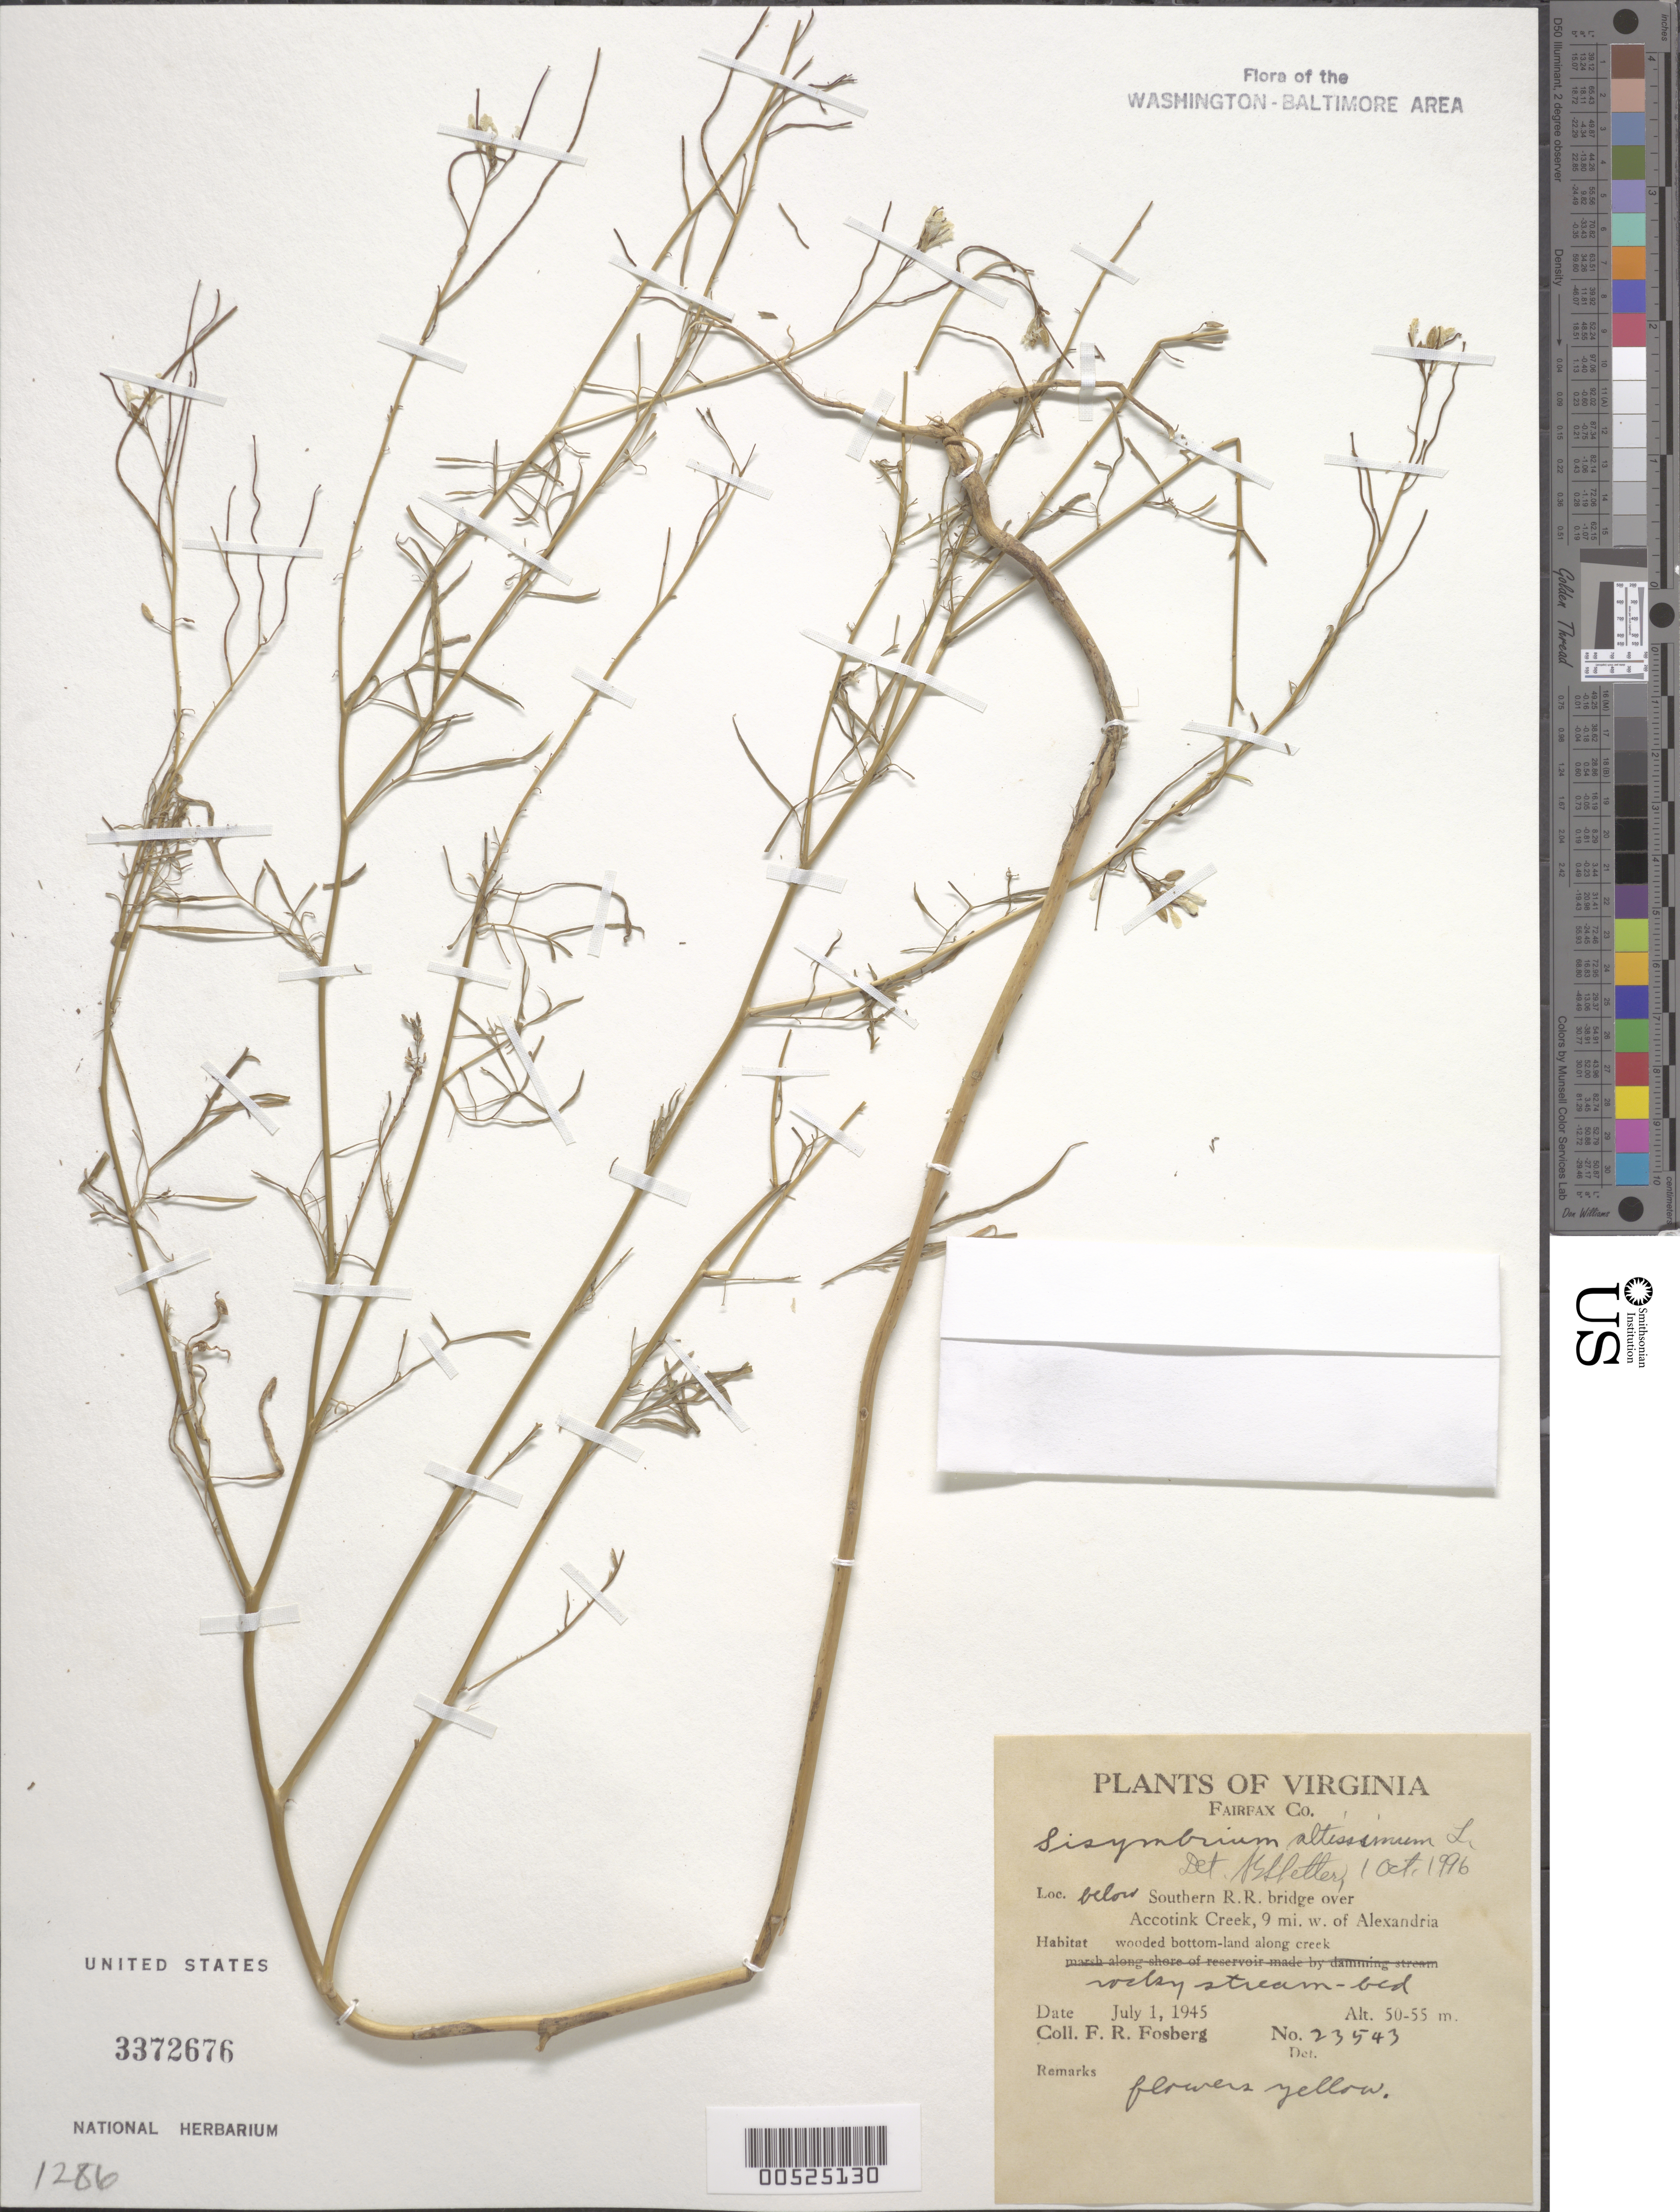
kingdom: Plantae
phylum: Tracheophyta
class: Magnoliopsida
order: Brassicales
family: Brassicaceae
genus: Sisymbrium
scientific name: Sisymbrium altissimum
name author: L.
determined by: Shetler, Stanwyn G., (US), NMNH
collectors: F. R. Fosberg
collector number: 23543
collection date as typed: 01 Jul 1945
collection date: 1945-07-01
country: United States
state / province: Virginia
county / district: Fairfax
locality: Below Southern R.R. Bridge over Accotink Creek, 9 mi. W of Alexandria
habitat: Wooded bottomland along creek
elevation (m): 50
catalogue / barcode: US 3372676